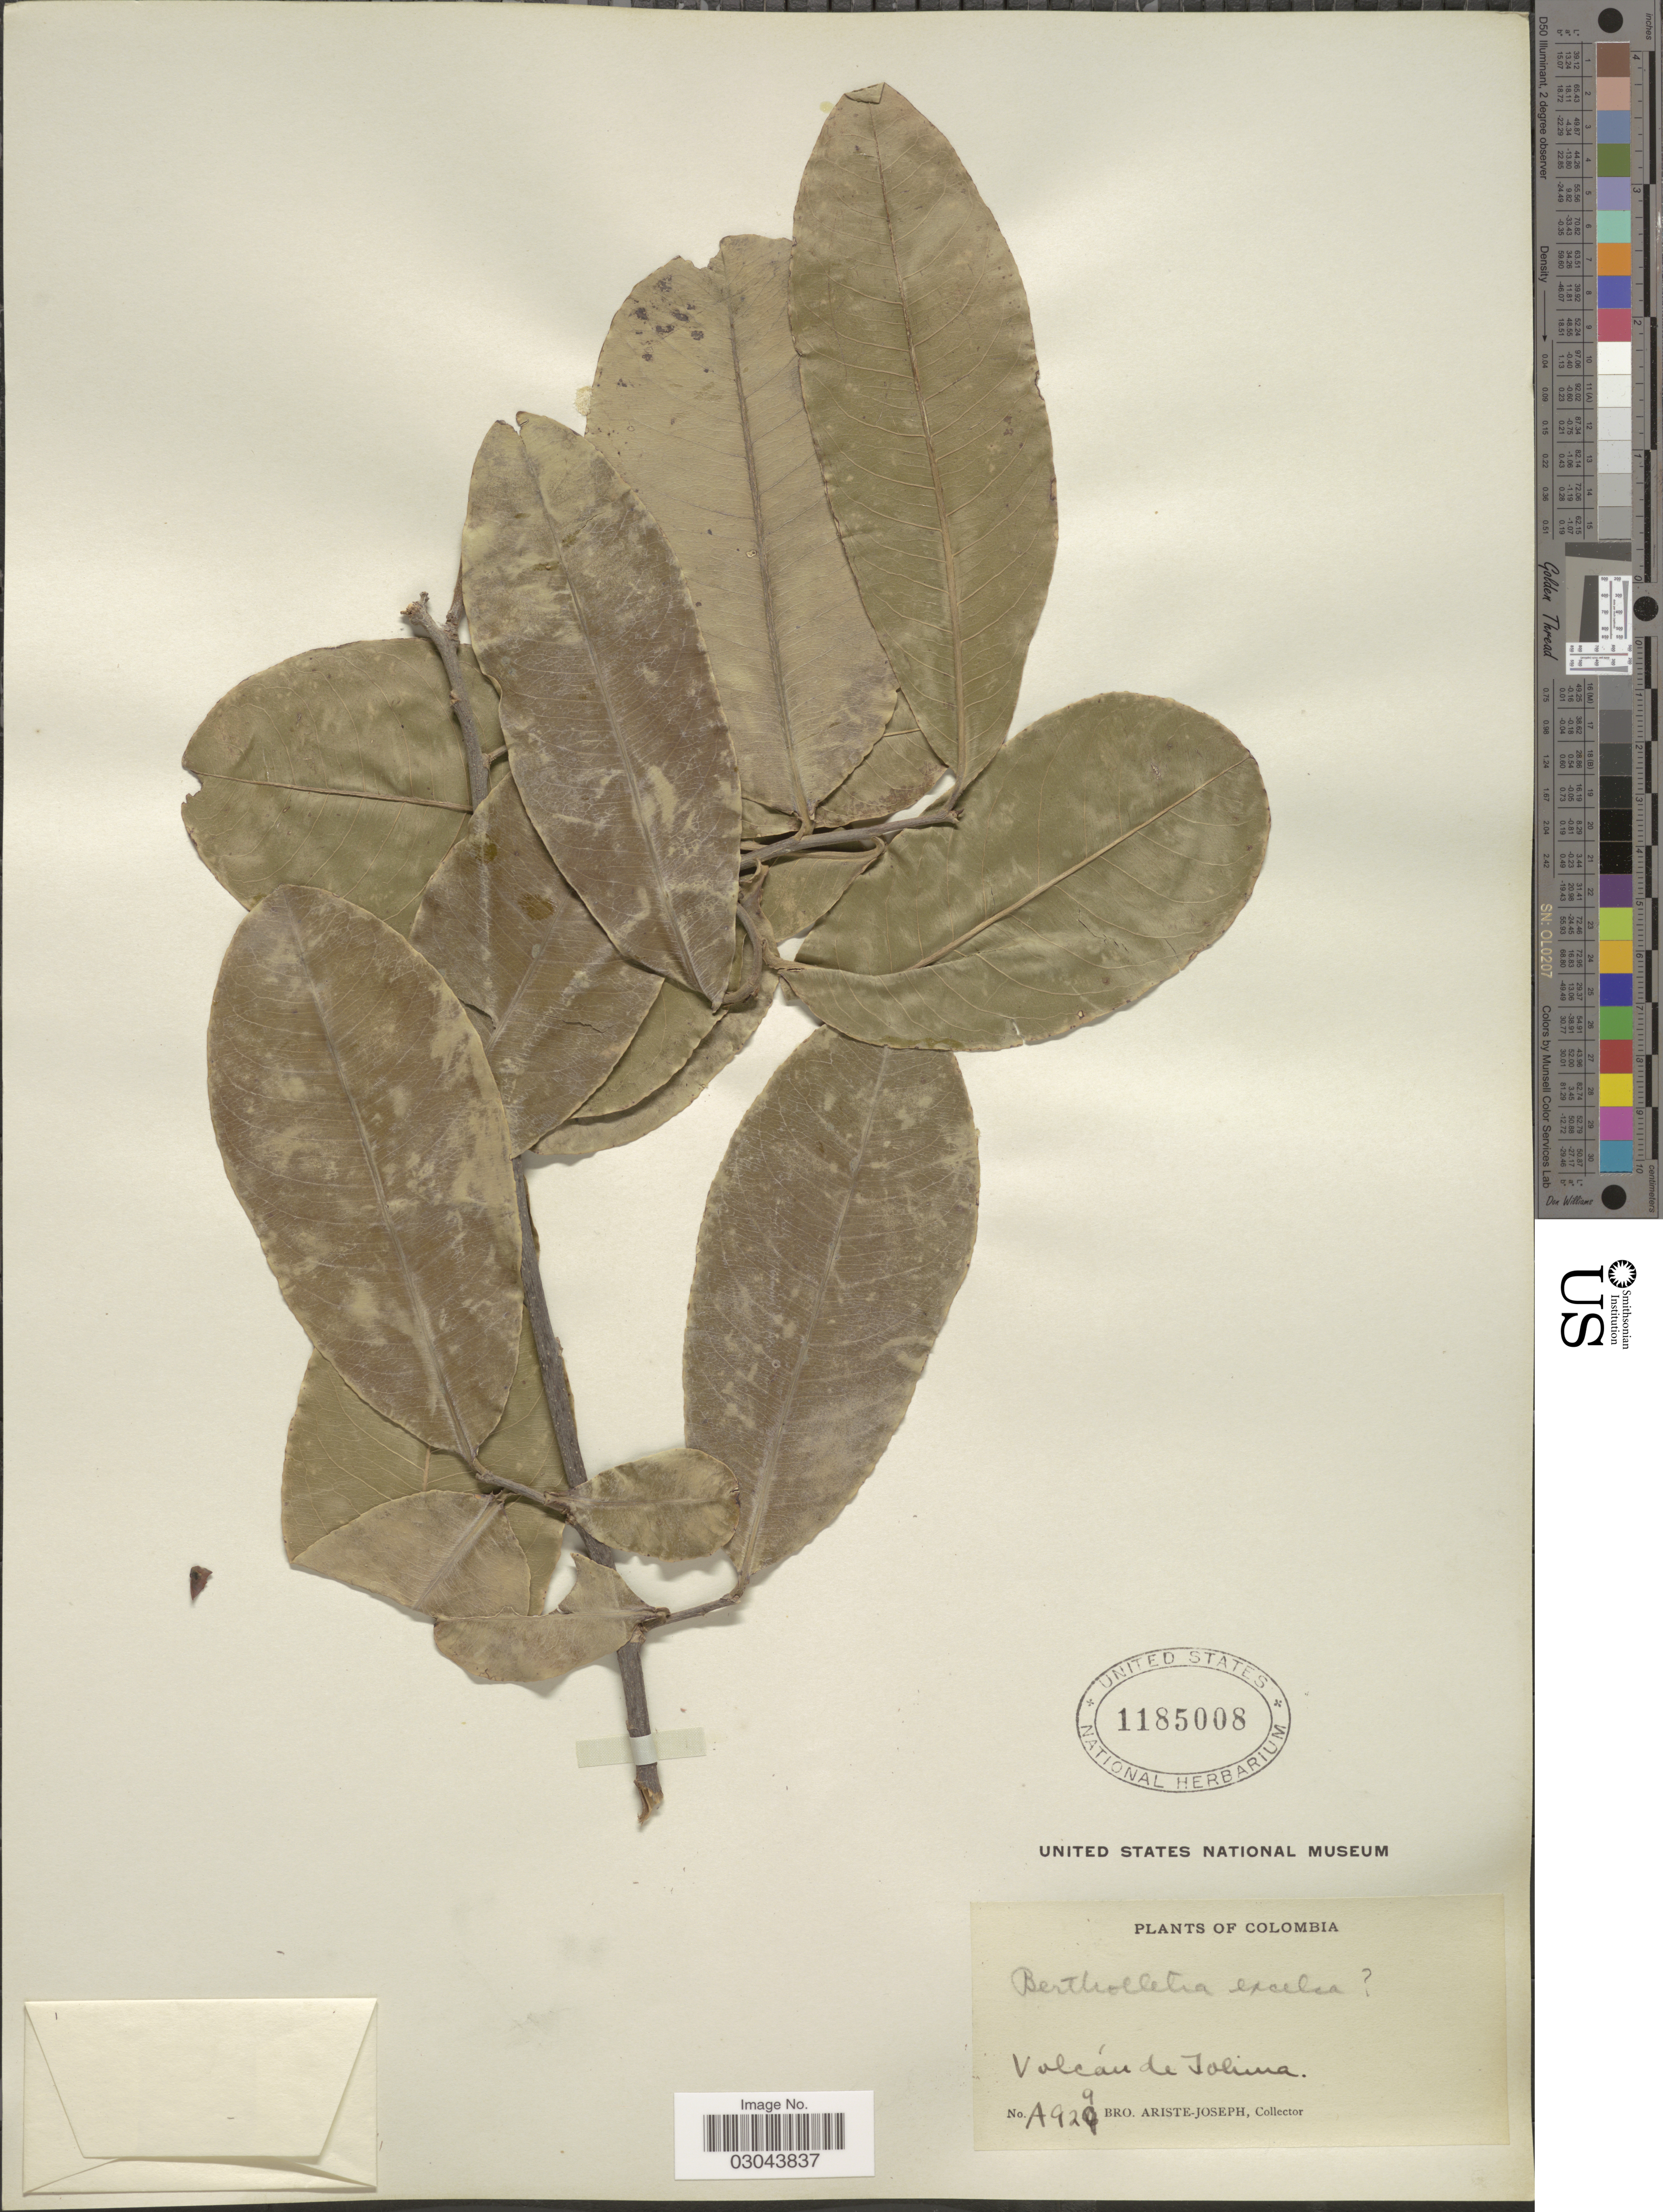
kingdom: Plantae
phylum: Tracheophyta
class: Magnoliopsida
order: Ericales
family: Lecythidaceae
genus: Bertholletia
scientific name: Bertholletia excelsa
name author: Bonpl.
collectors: Bro. Ariste-Joseph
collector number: A929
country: Colombia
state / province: Tolima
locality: Volcán de Tolima.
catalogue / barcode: US 1185008